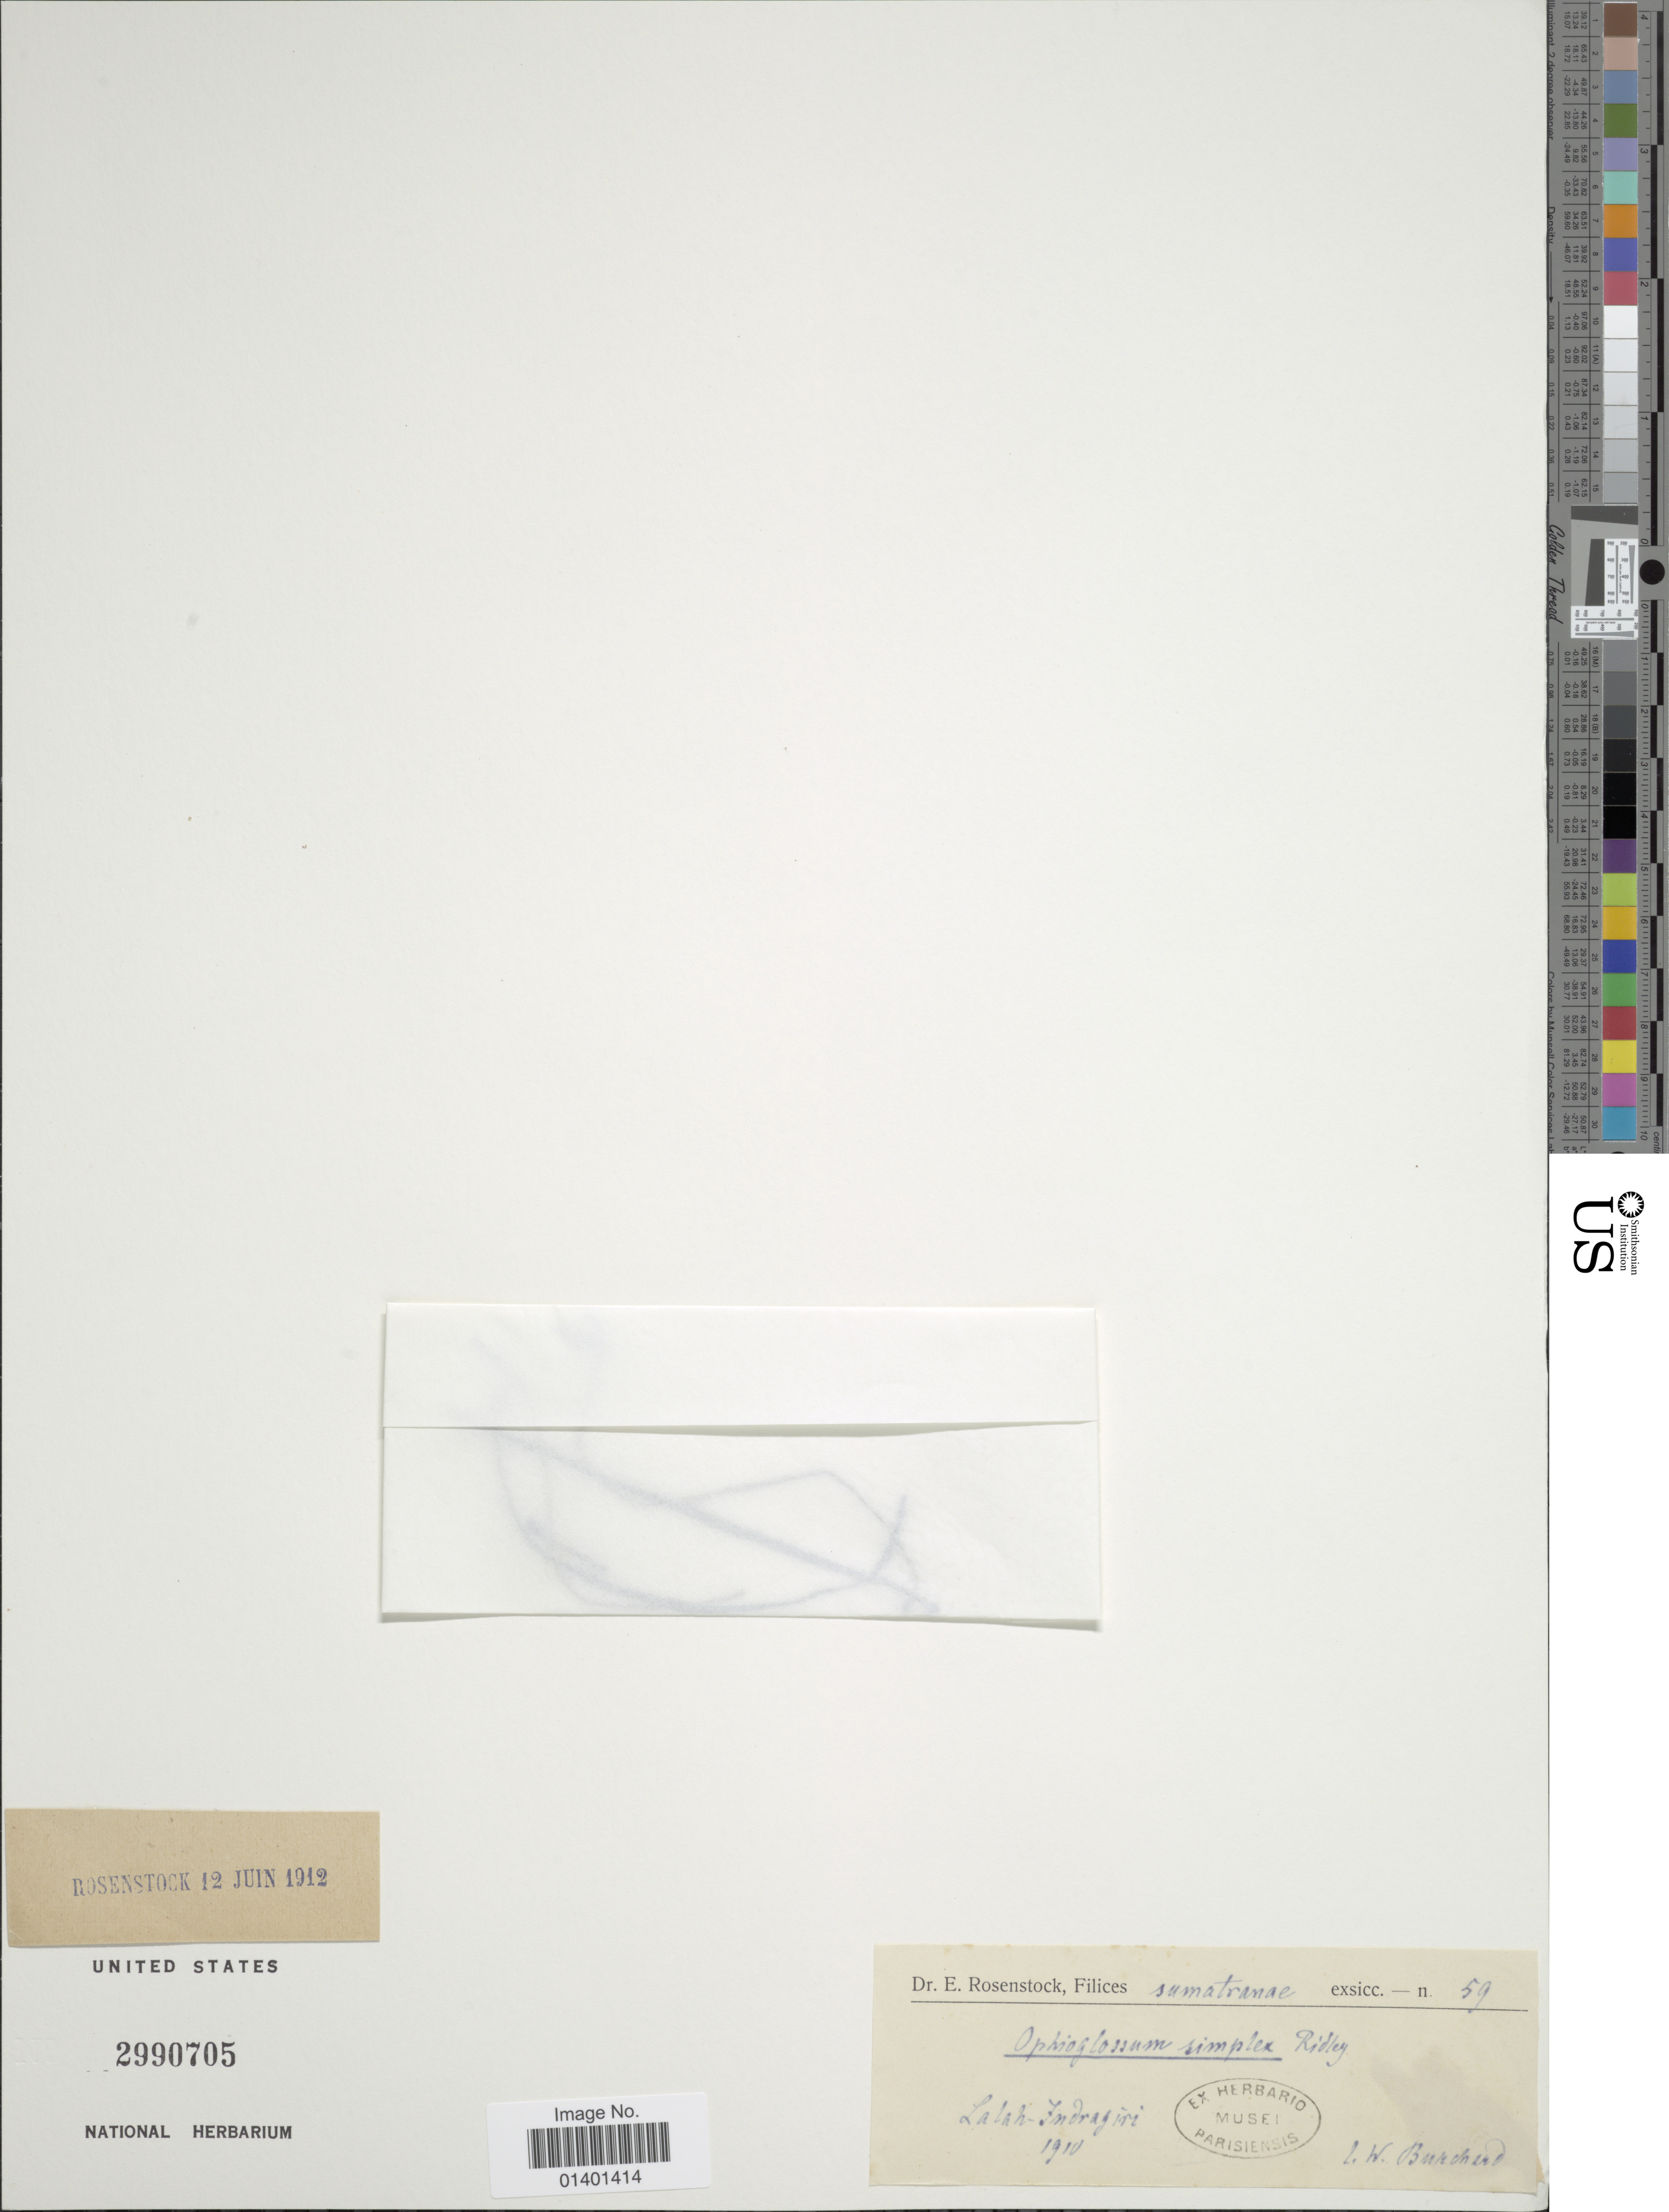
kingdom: Plantae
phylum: Tracheophyta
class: Polypodiopsida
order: Ophioglossales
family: Ophioglossaceae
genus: Ophioglossum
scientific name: Ophioglossum reticulatum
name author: L.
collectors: L. Burcherd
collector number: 59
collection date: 1910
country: Indonesia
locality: Lalah Indoragiri [interpreted]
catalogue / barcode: US 2990705